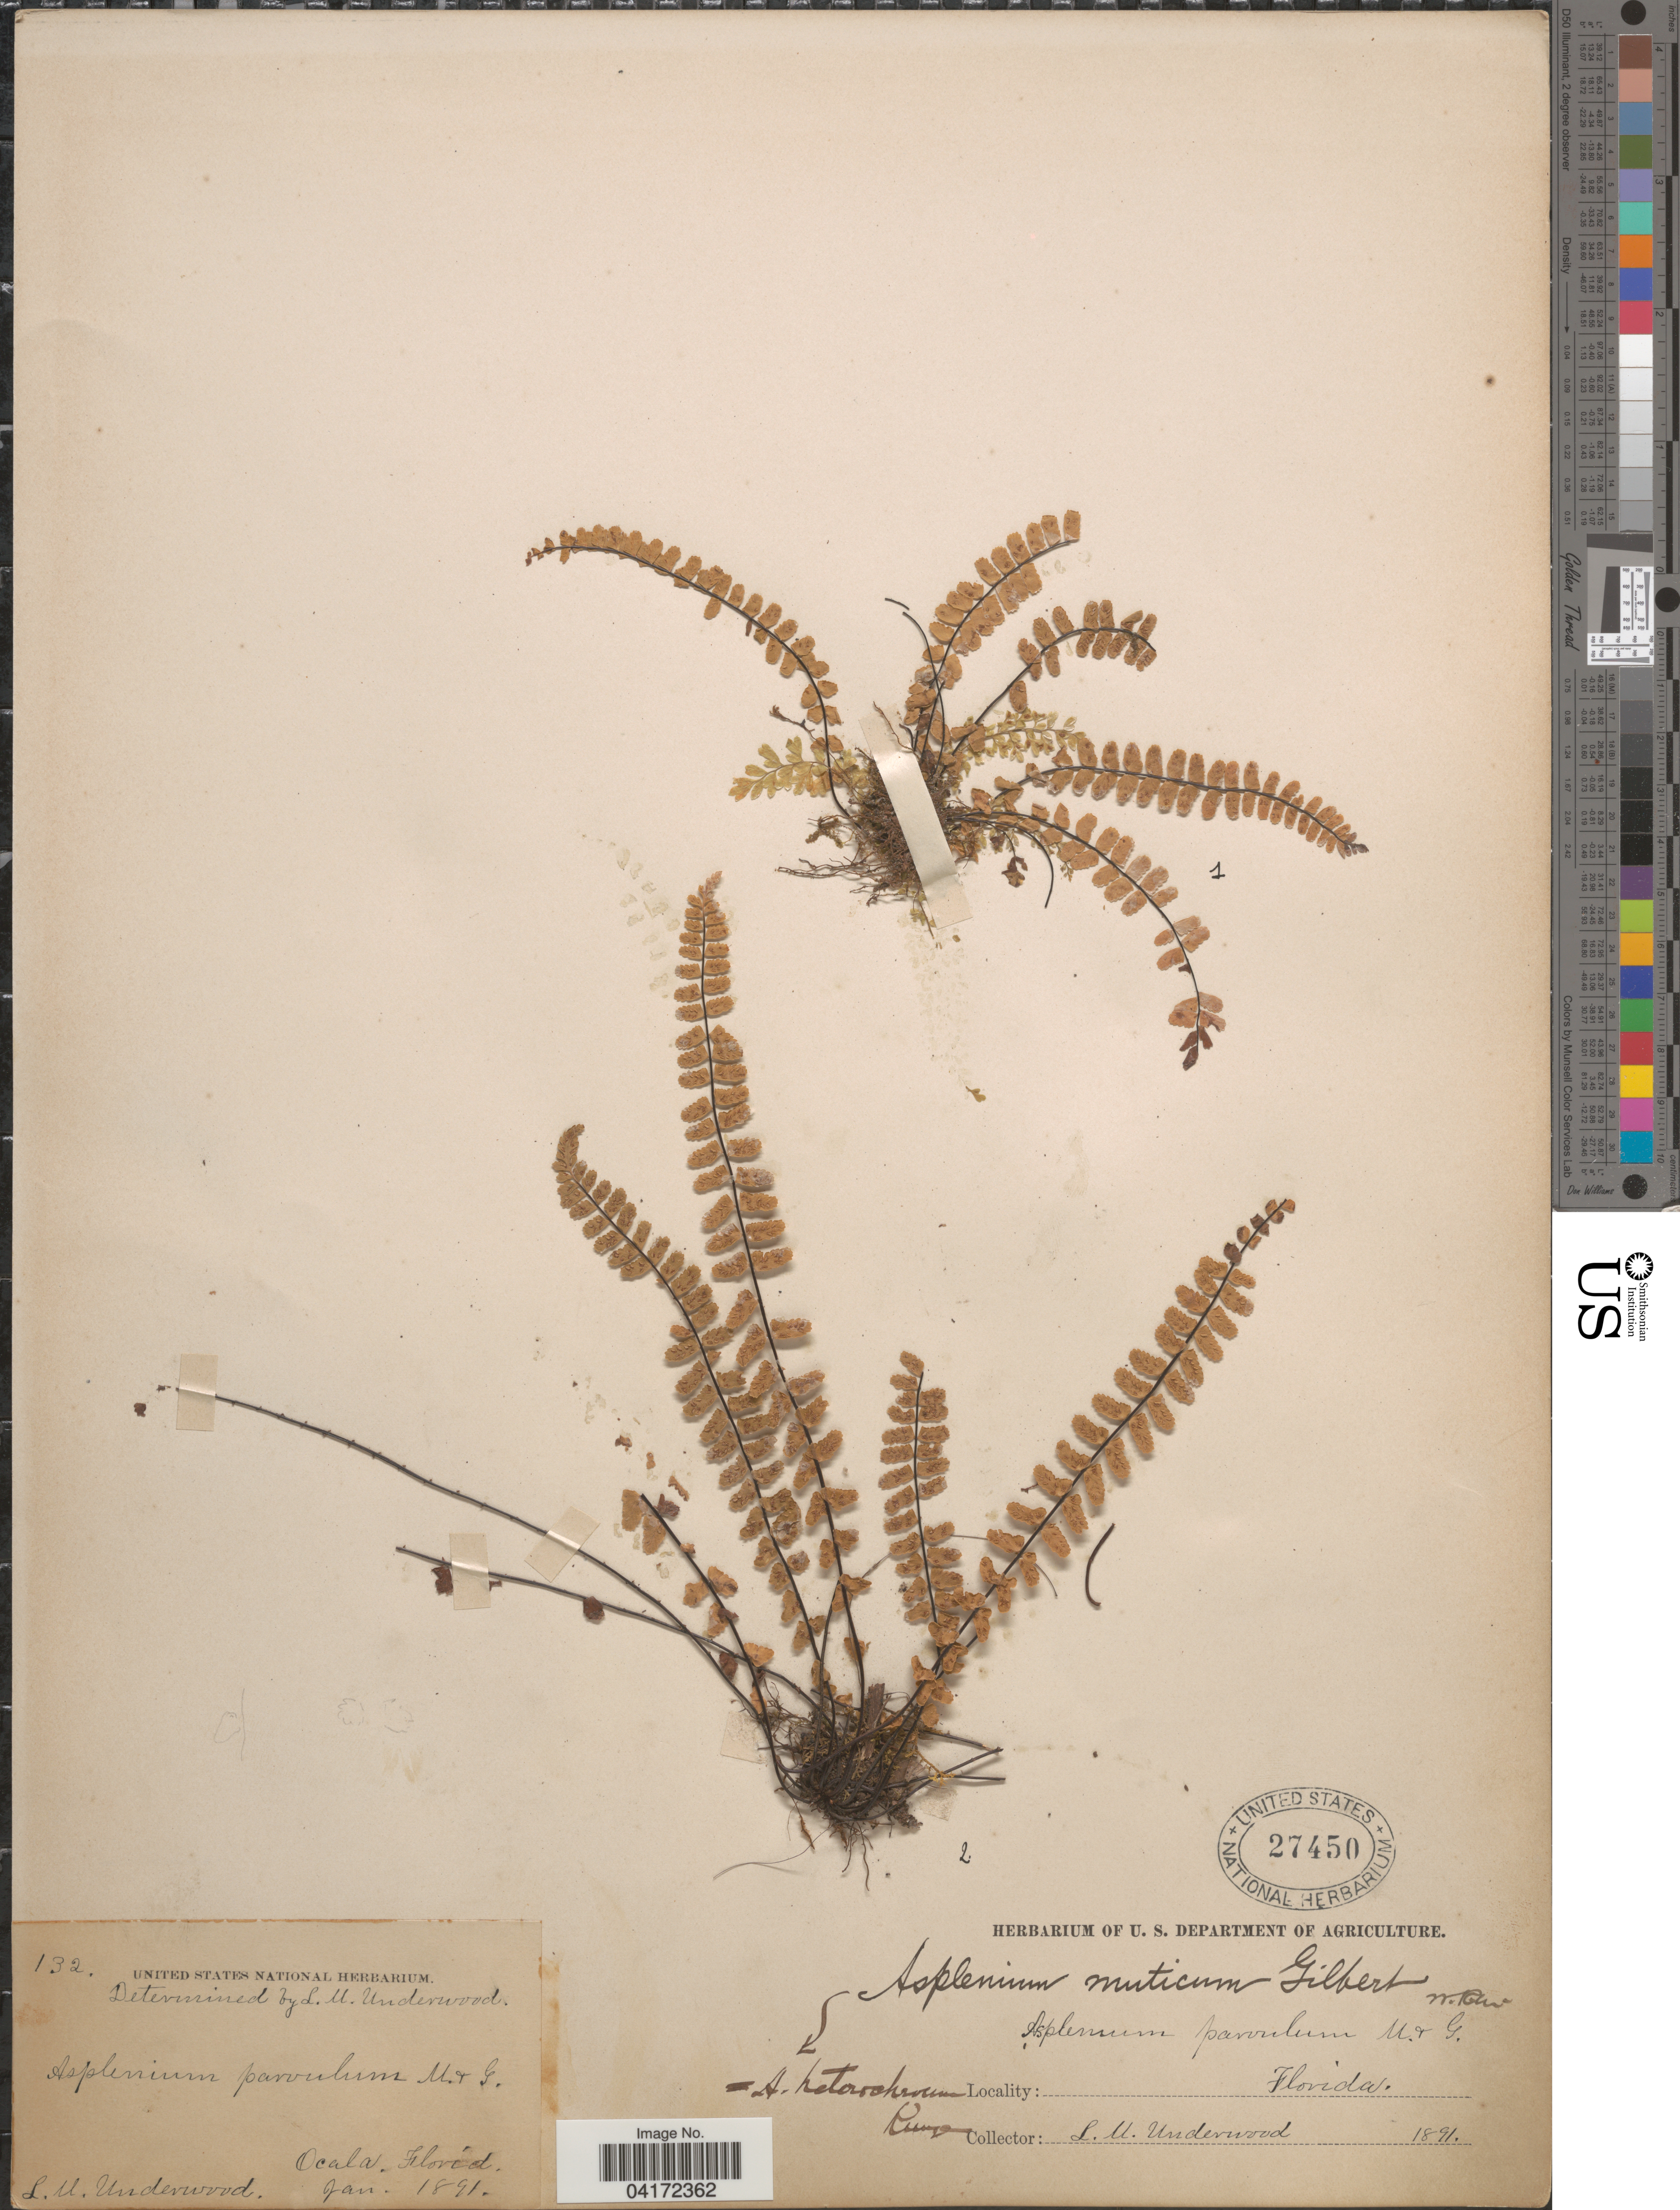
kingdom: Plantae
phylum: Tracheophyta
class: Polypodiopsida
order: Polypodiales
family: Aspleniaceae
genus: Asplenium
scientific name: Asplenium parvulum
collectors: L. M. Underwood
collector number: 132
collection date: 1891-01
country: United States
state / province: Florida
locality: Ocala.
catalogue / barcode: US 27450